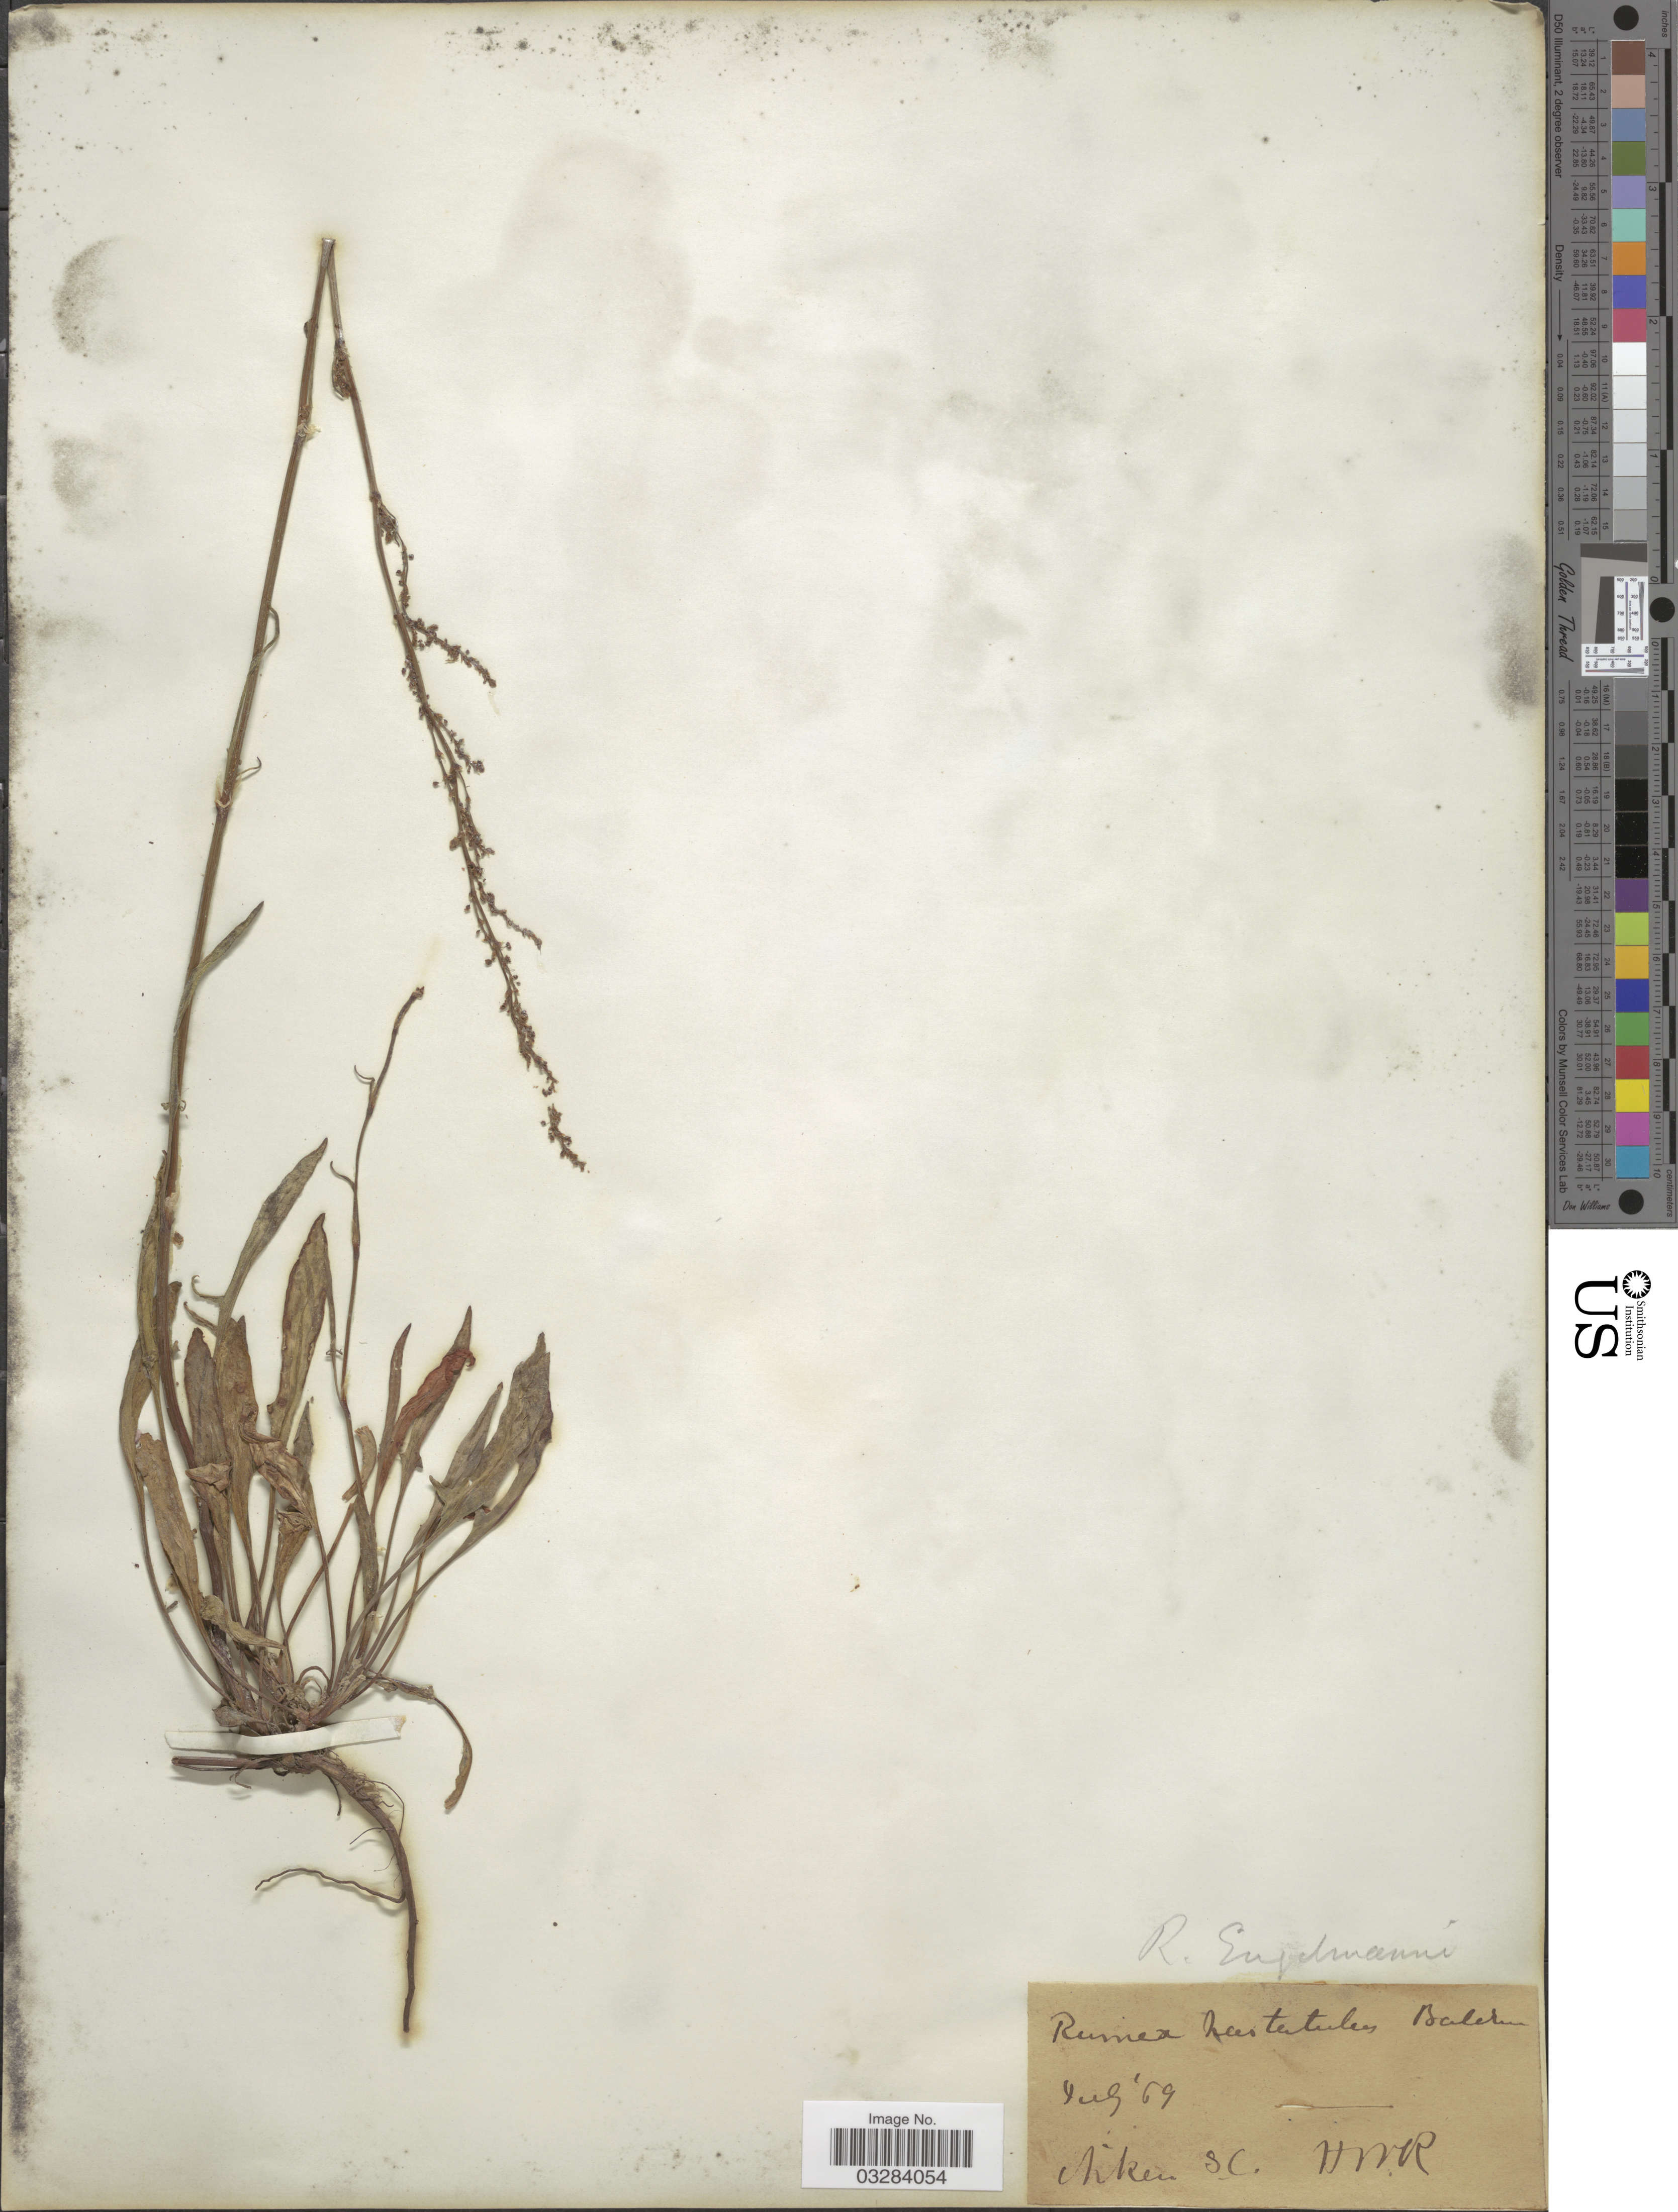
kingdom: Plantae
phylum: Tracheophyta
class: Magnoliopsida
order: Caryophyllales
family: Polygonaceae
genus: Rumex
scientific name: Rumex hastatulus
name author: Baldwin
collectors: H. W. R.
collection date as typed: Transcribed d/m/y: /7/69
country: United States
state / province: South Carolina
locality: Aiken. S. C.